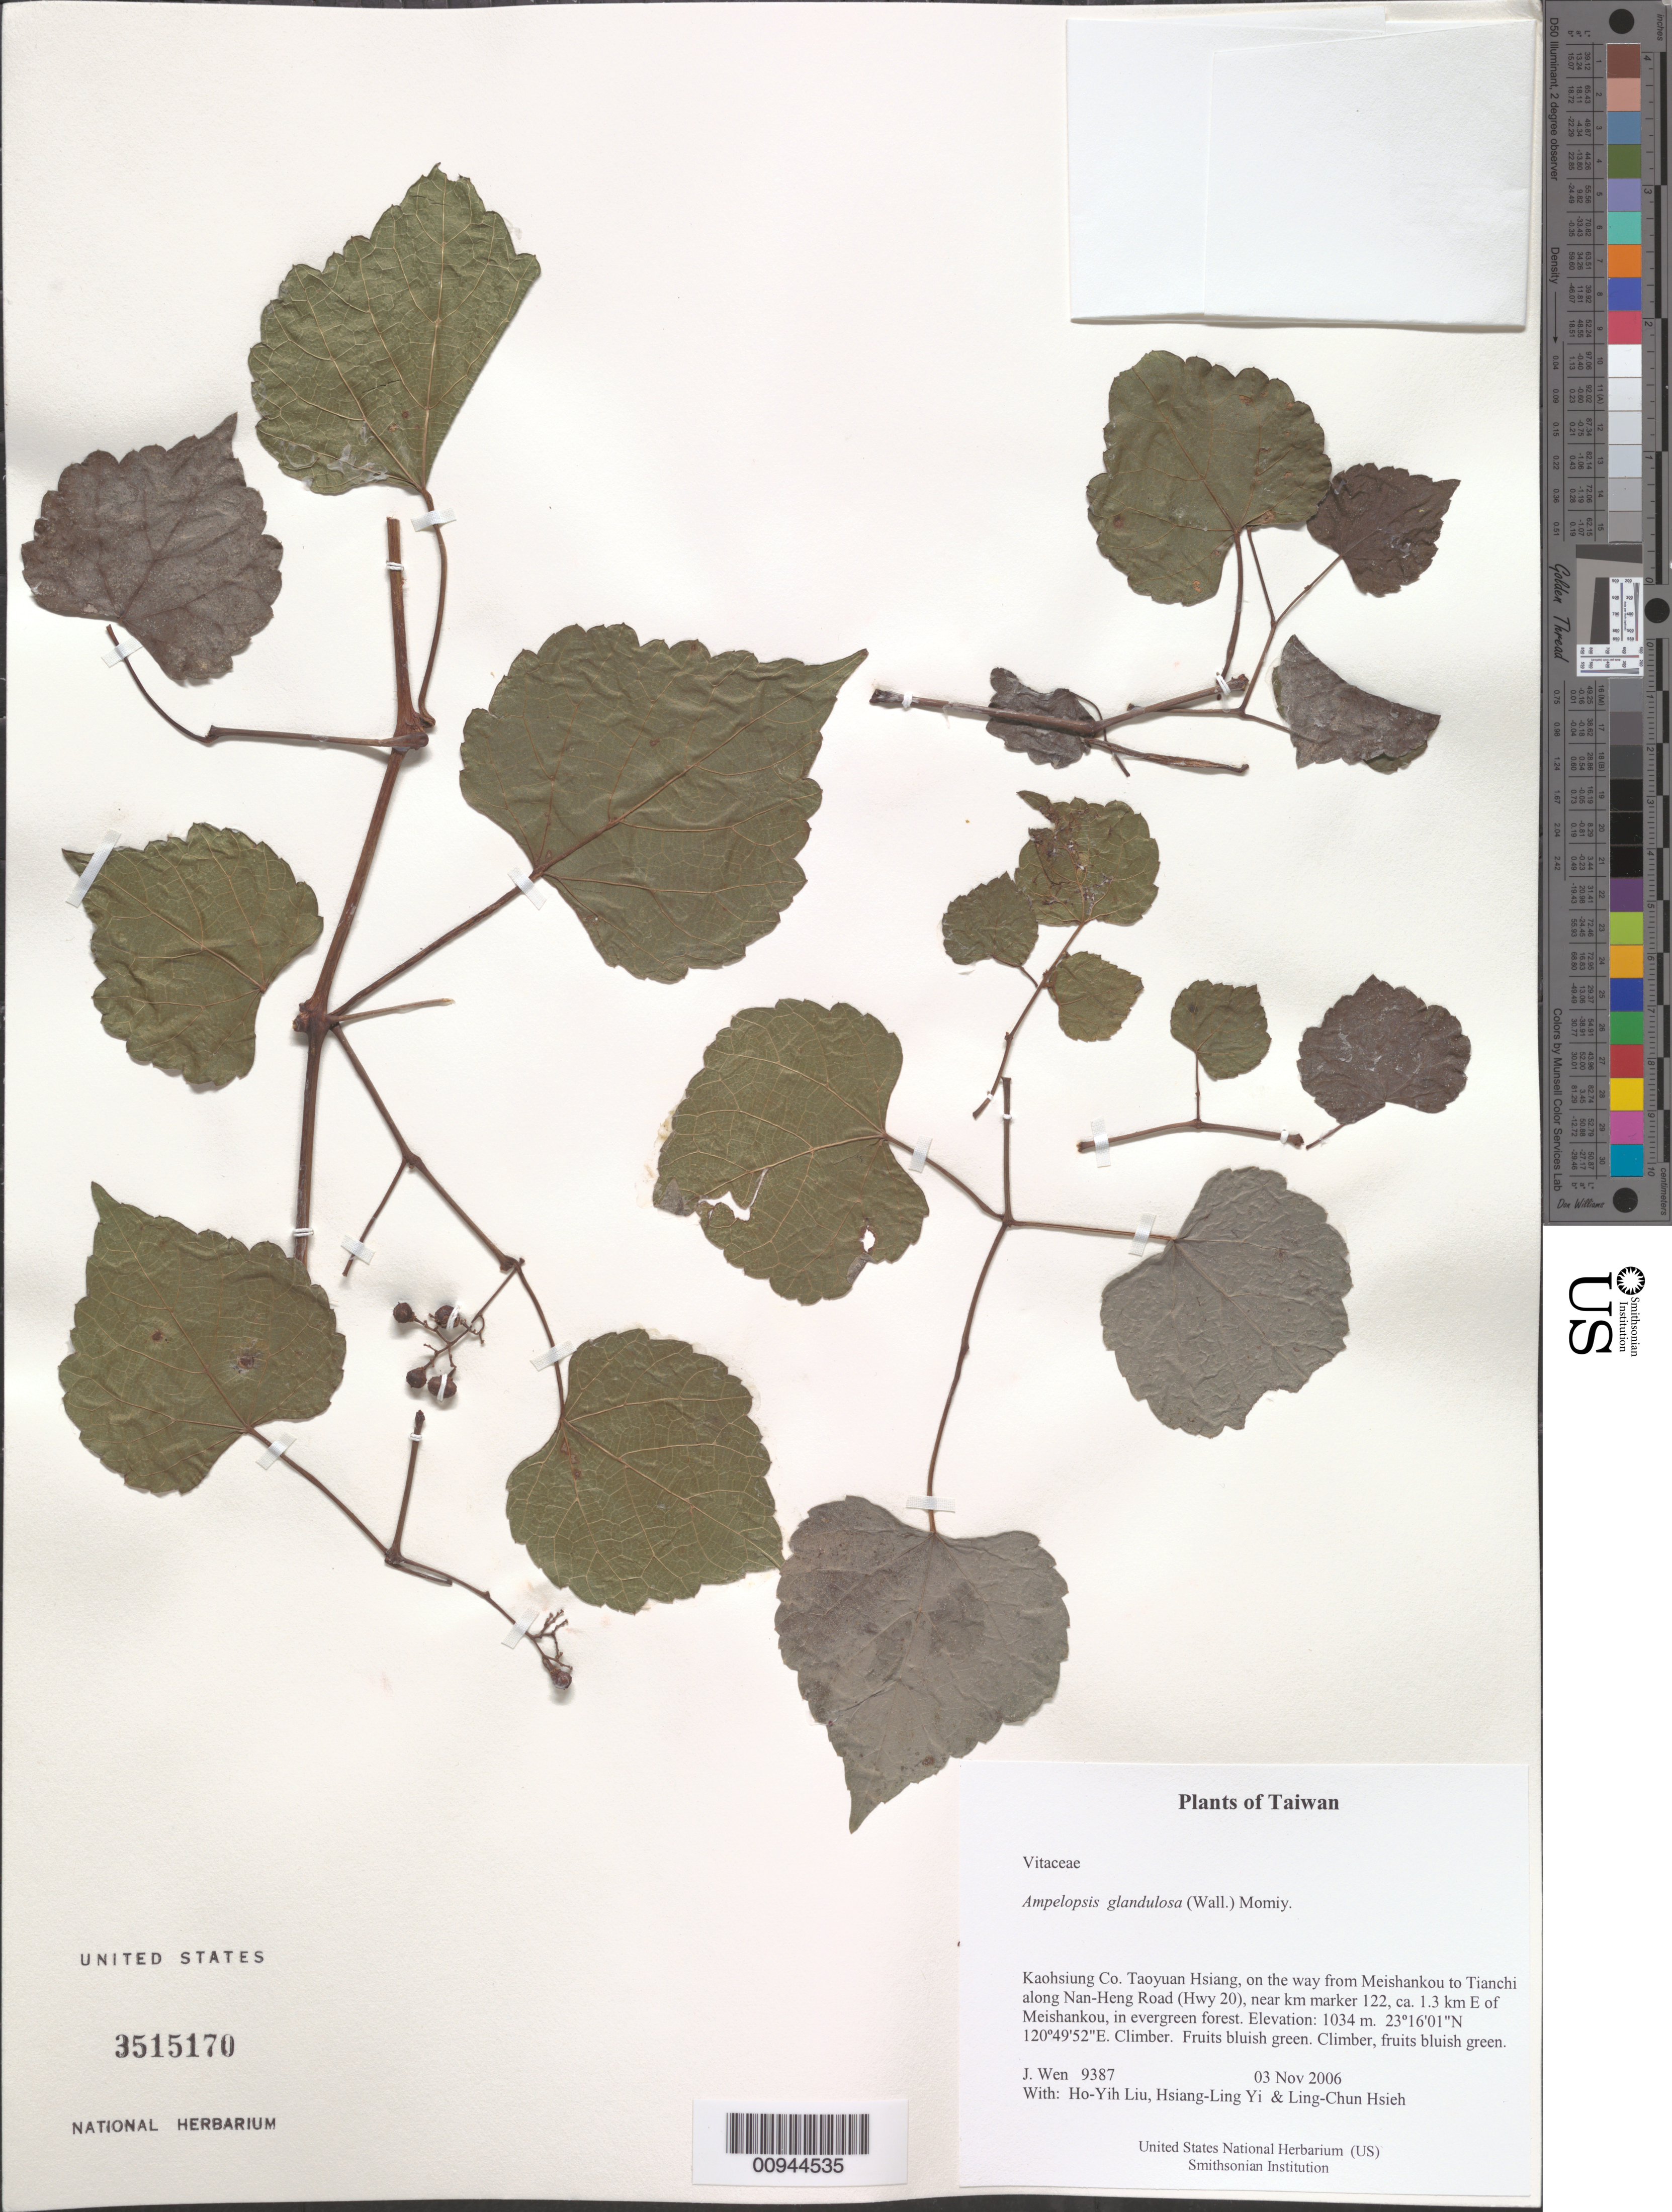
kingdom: Plantae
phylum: Tracheophyta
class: Magnoliopsida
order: Vitales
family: Vitaceae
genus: Ampelopsis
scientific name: Ampelopsis glandulosa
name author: (Wall.) Momiy.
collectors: J. Wen, H. Liu, H. l. Yi & L. Hsieh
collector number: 9387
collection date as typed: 03 Nov 2006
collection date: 2006-11-03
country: Taiwan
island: Taiwan [Formosa]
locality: Taoyuan Hsiang, on the way from Meishankou to Tianchi along Nan-Heng Road (Hwy 20), near km marker 122, ca. 1.3 km E of Meishankou, in evergreen forest.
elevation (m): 1034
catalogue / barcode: US 3515170